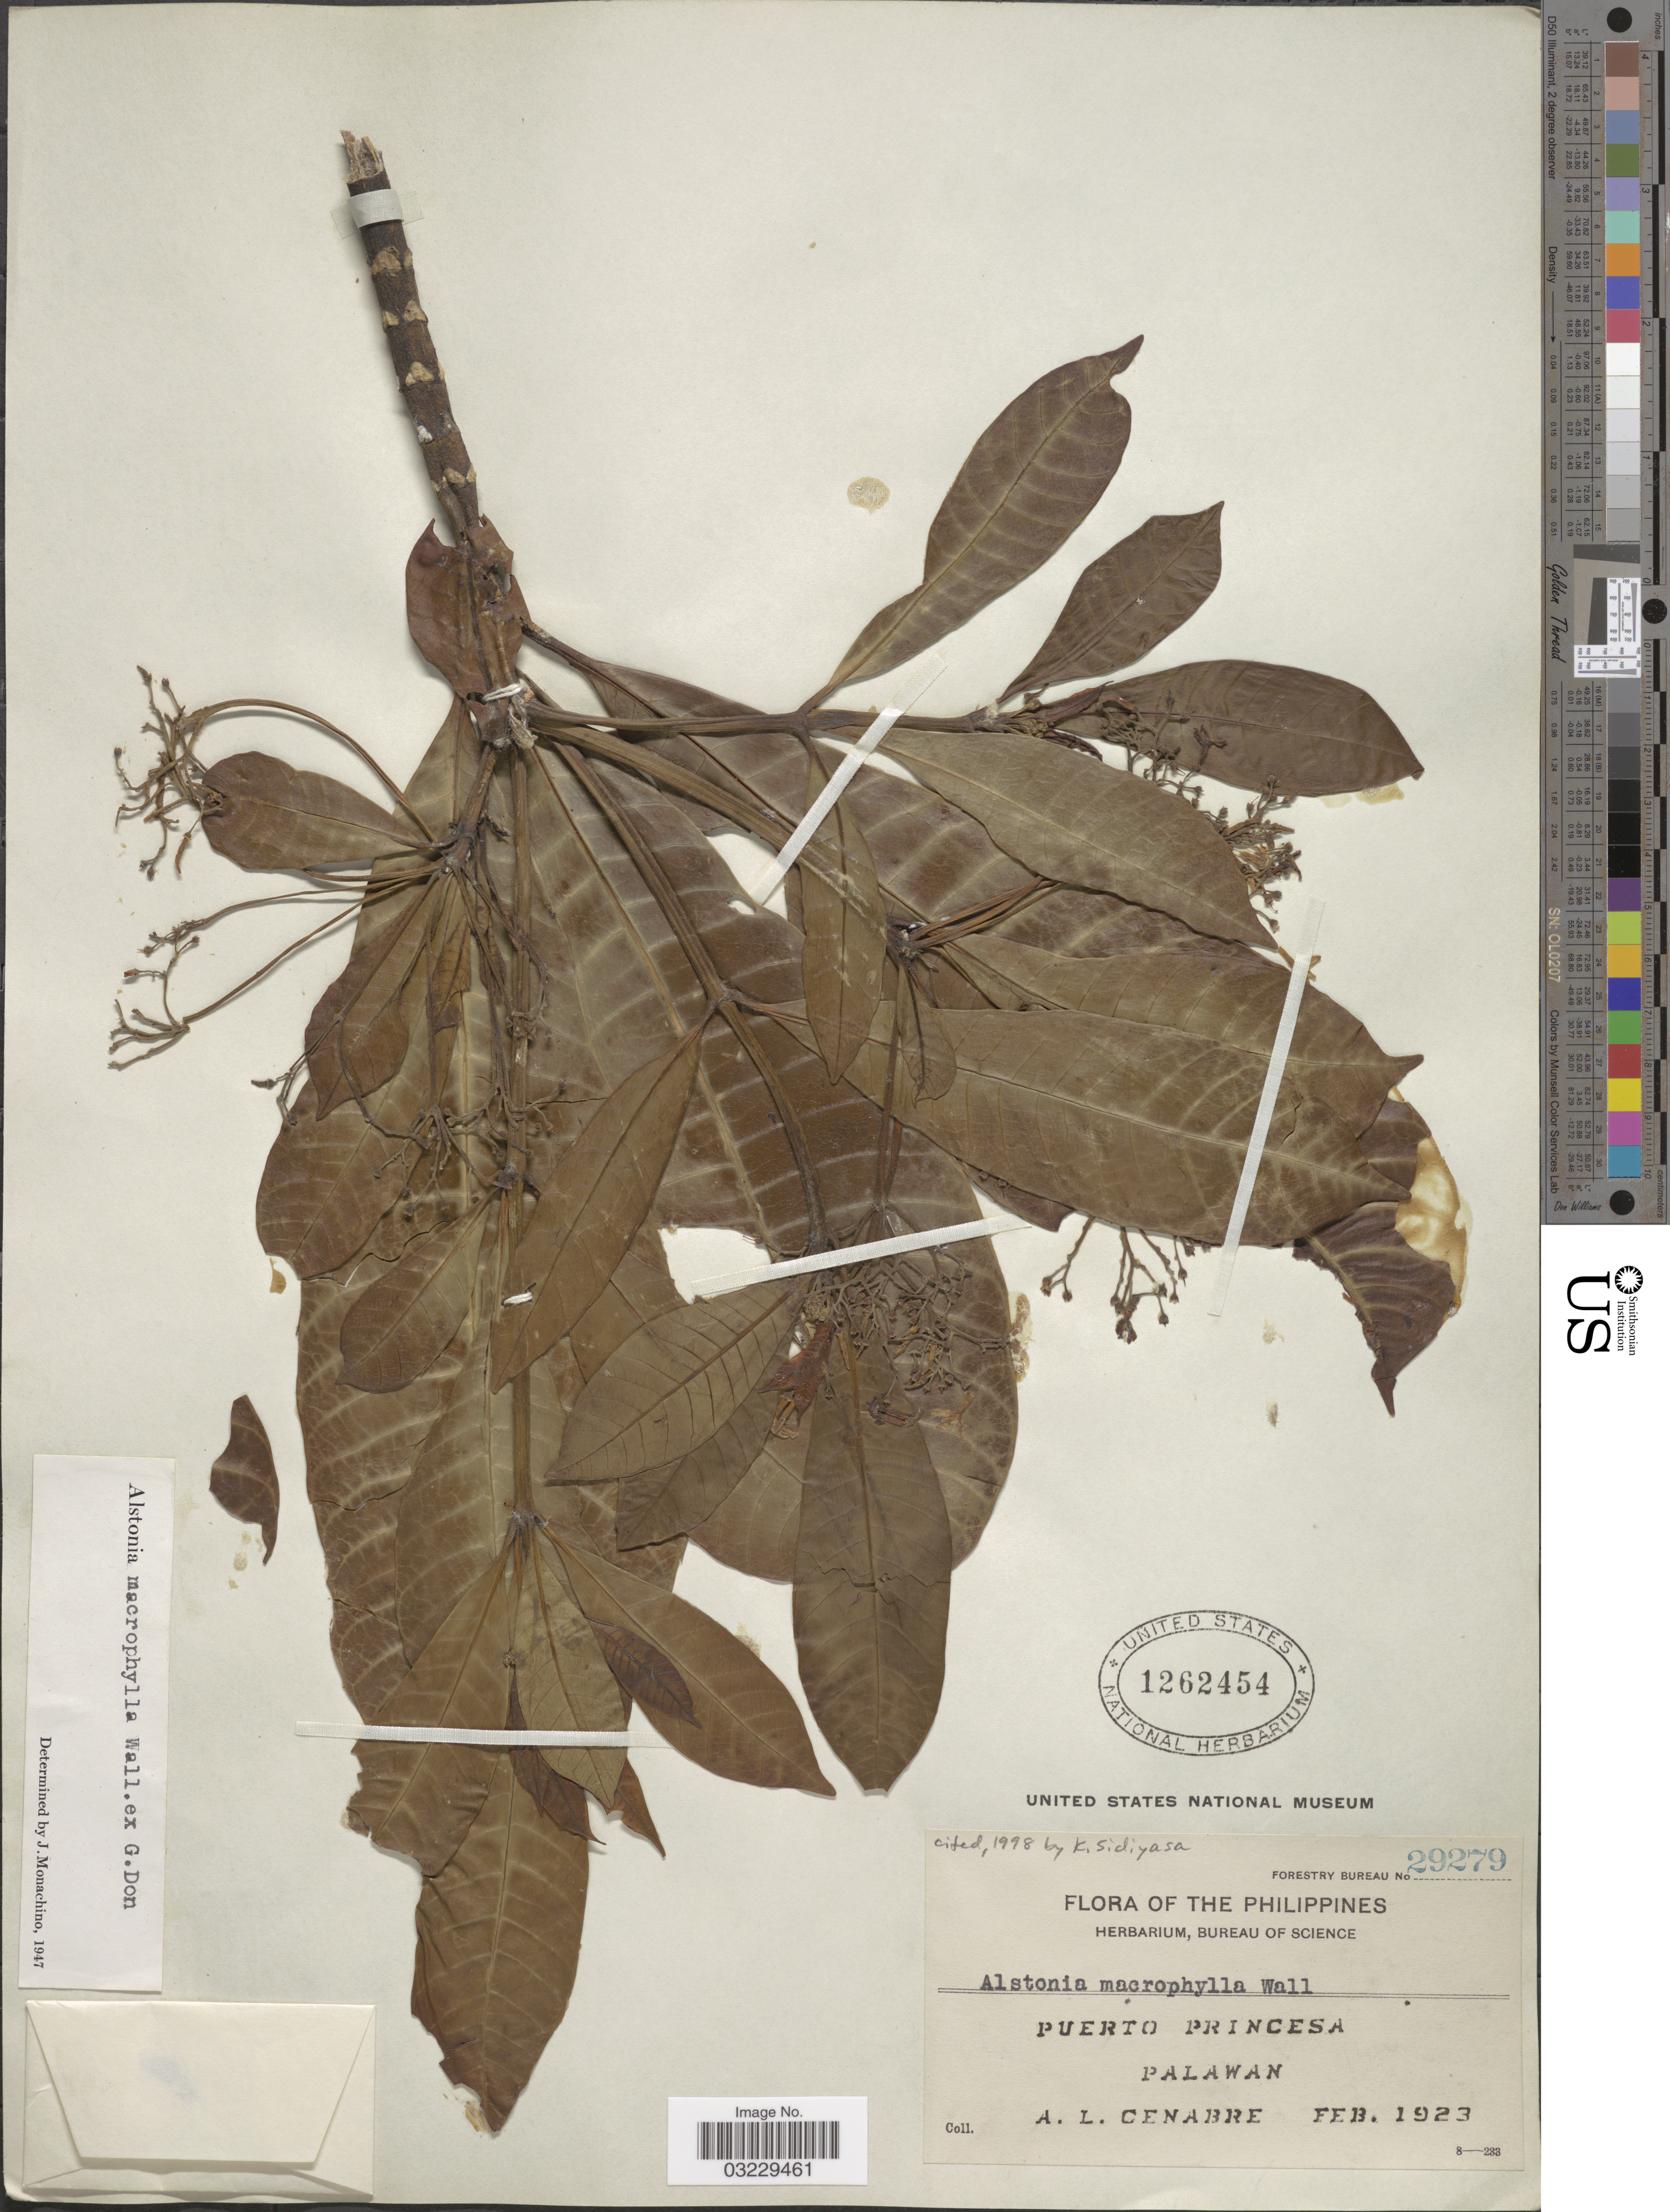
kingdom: Plantae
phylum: Tracheophyta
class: Magnoliopsida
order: Gentianales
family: Apocynaceae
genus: Alstonia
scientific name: Alstonia macrophylla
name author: Wall. ex G. Don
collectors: A. Cenabre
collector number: Forestry Bureau 29279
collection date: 1923-02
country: Philippines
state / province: Mimaropa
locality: Puerto Princesa, Palawan.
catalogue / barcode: US 1262454